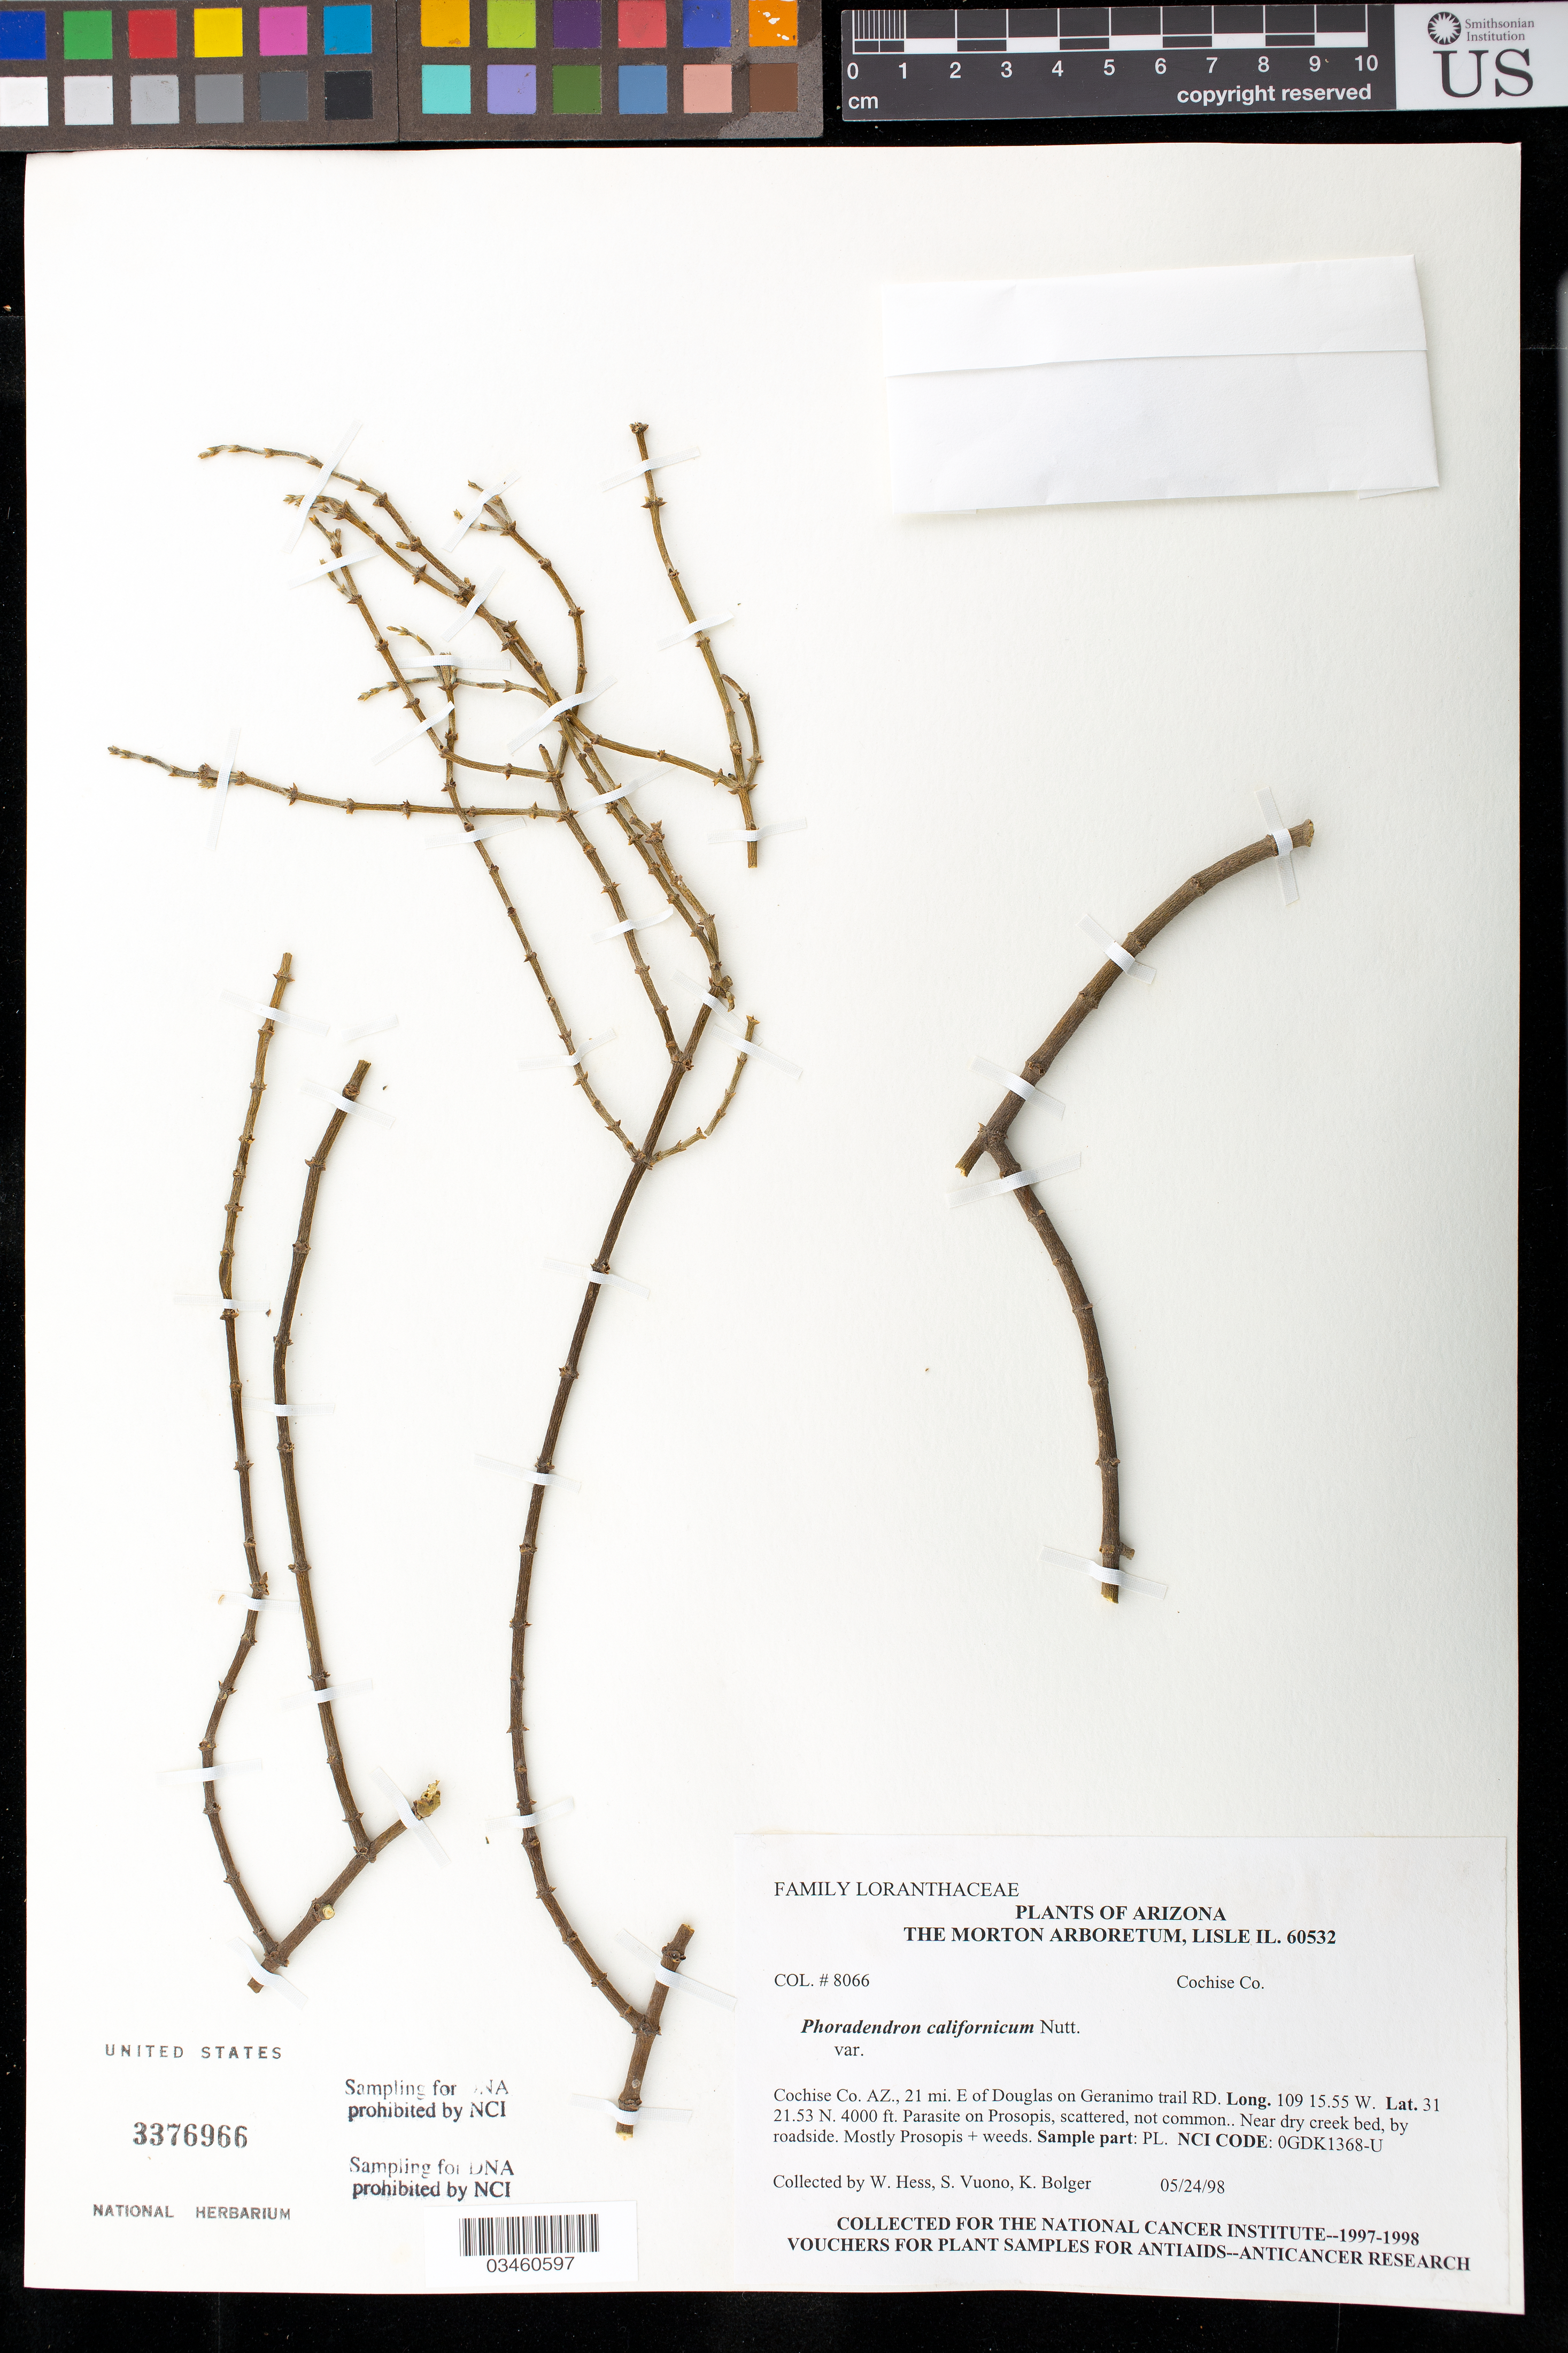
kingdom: Plantae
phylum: Tracheophyta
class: Magnoliopsida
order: Santalales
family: Viscaceae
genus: Phoradendron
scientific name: Phoradendron californicum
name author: Nutt.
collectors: W. Hess, S. Vuono & K. Bolger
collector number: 8066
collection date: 1998-05-24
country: United States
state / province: Arizona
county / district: Cochise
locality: Cochise Co., AZ, 21 mi E of Douglas on Geranimo trail RD.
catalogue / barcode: US 3376966